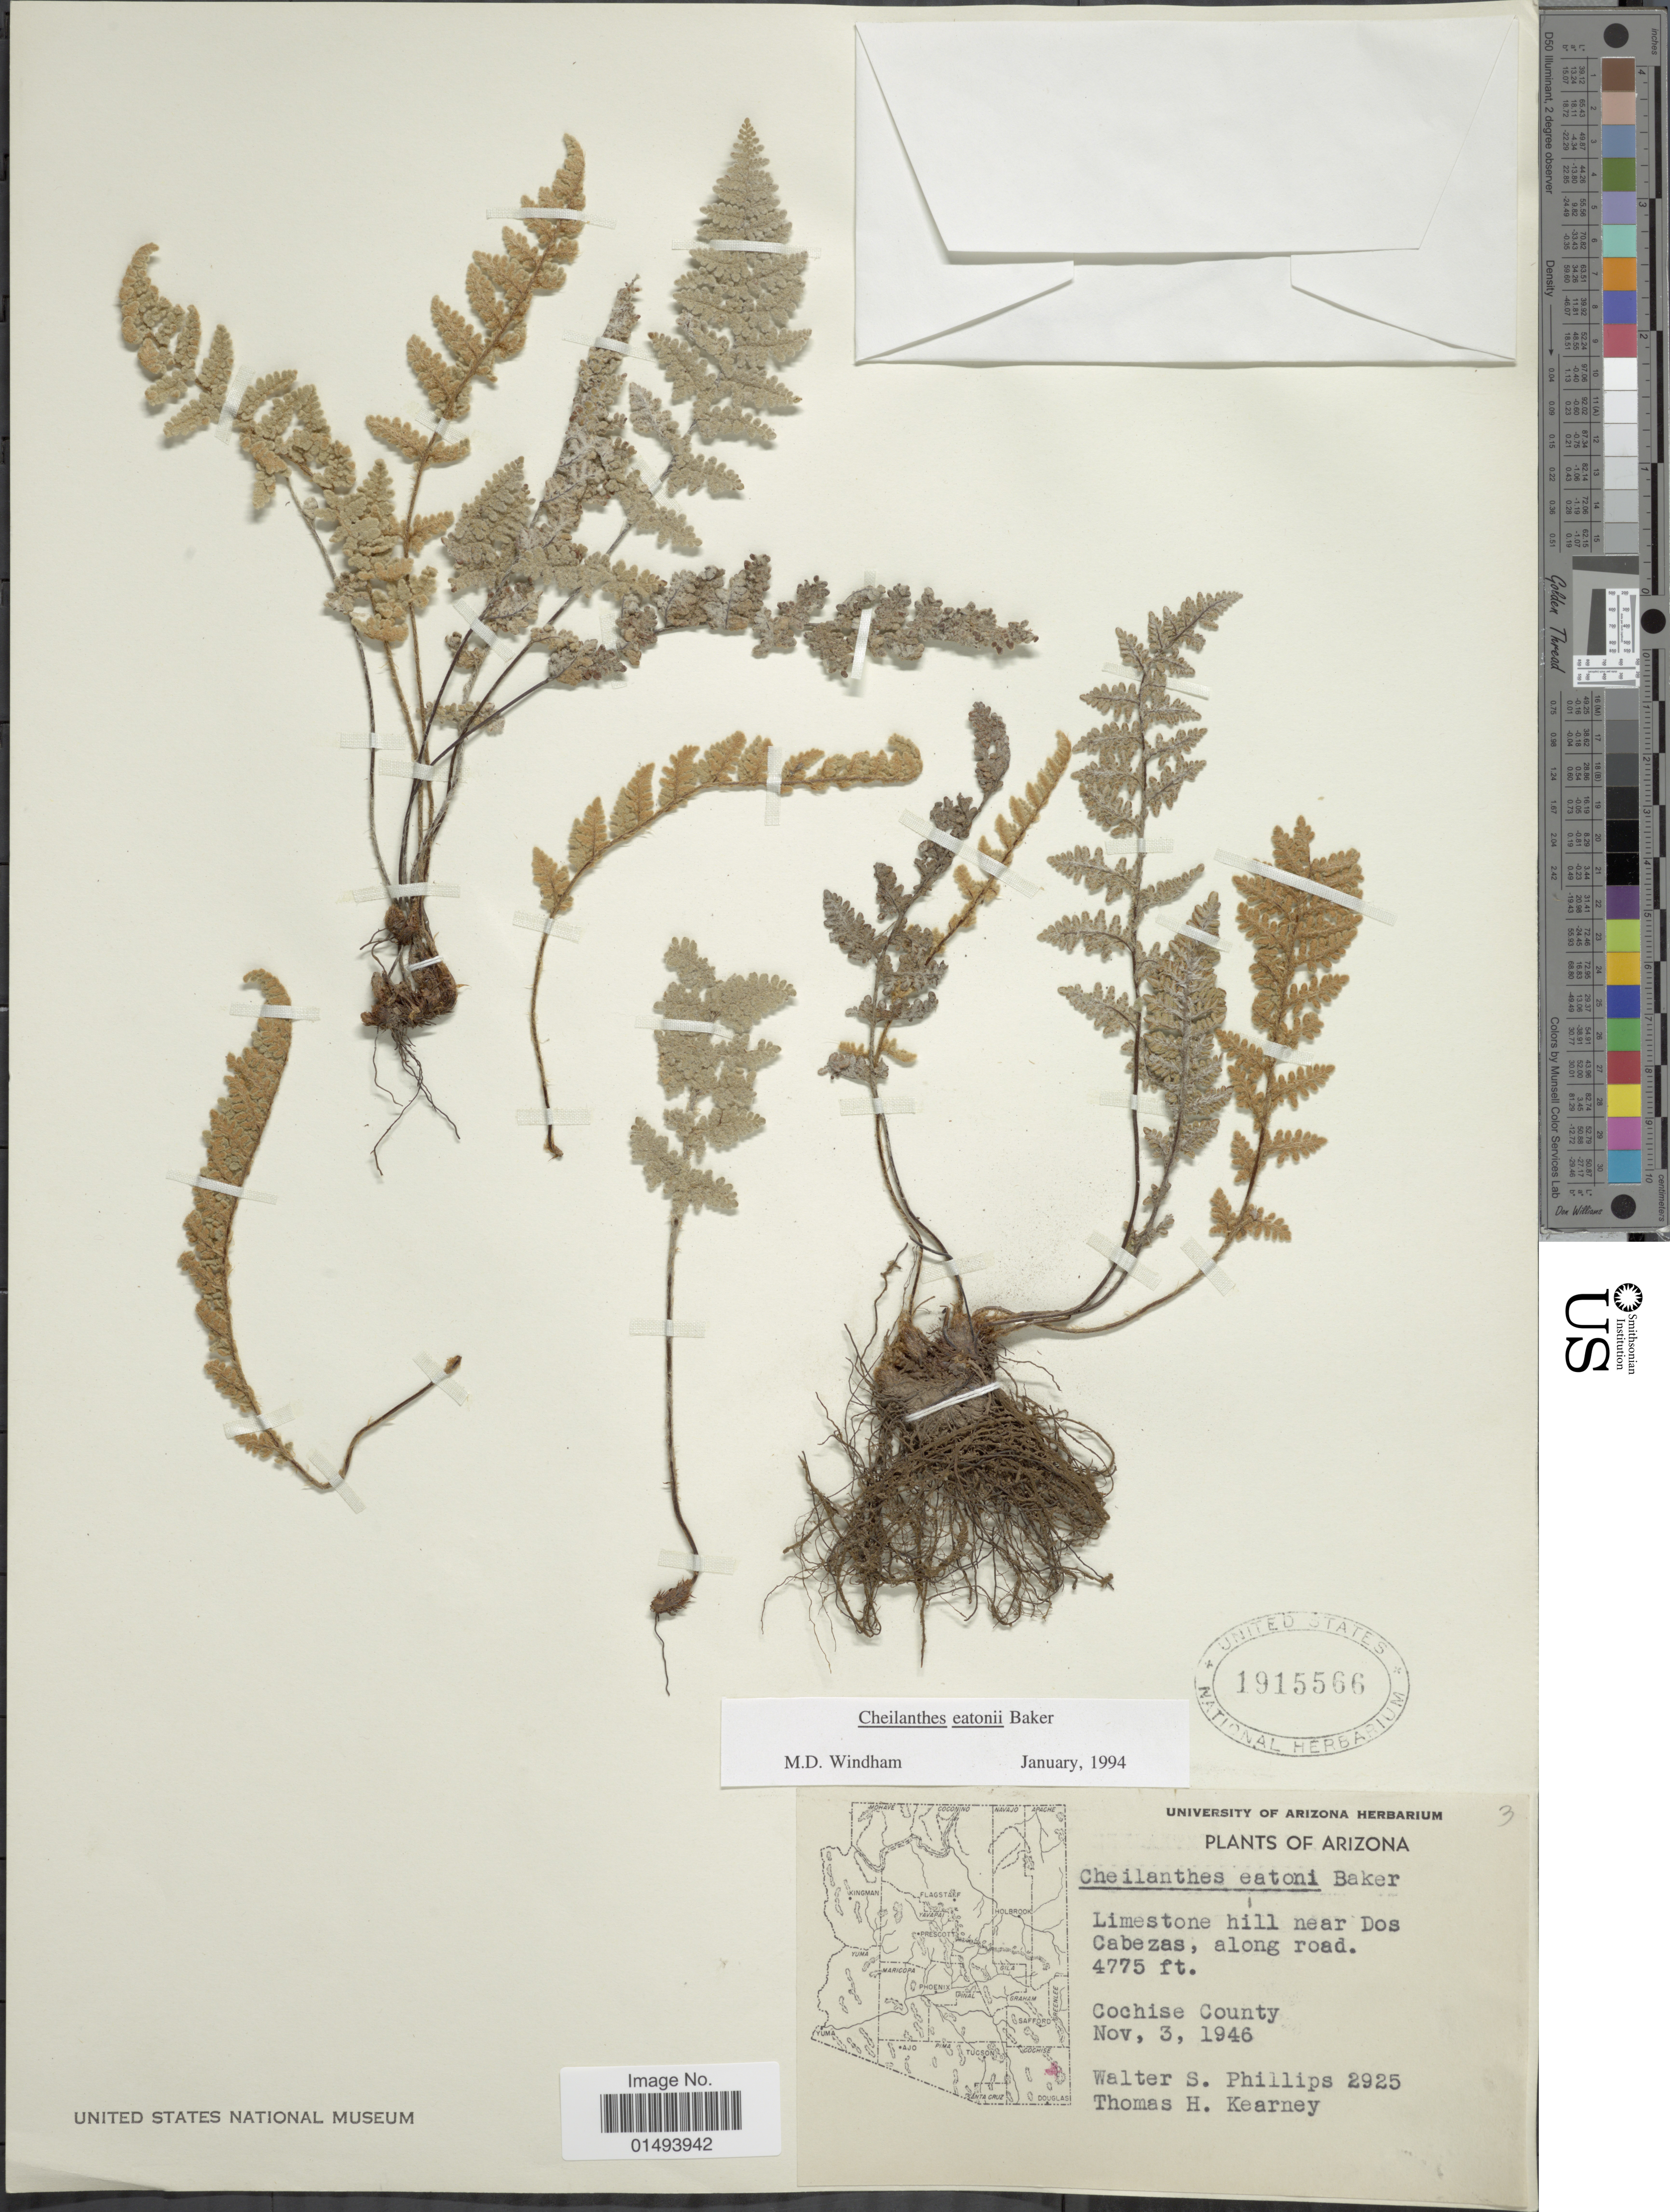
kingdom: Plantae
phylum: Tracheophyta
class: Polypodiopsida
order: Polypodiales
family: Pteridaceae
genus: Myriopteris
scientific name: Myriopteris rufa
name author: Fée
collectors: W. S. Phillips & T. H. Kearney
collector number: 3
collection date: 1946-11-03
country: United States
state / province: Arizona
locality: Plants of Arizona, Limestone hill near Dos Cabezas, along road, Cochise County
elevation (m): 1455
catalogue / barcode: US 1915566